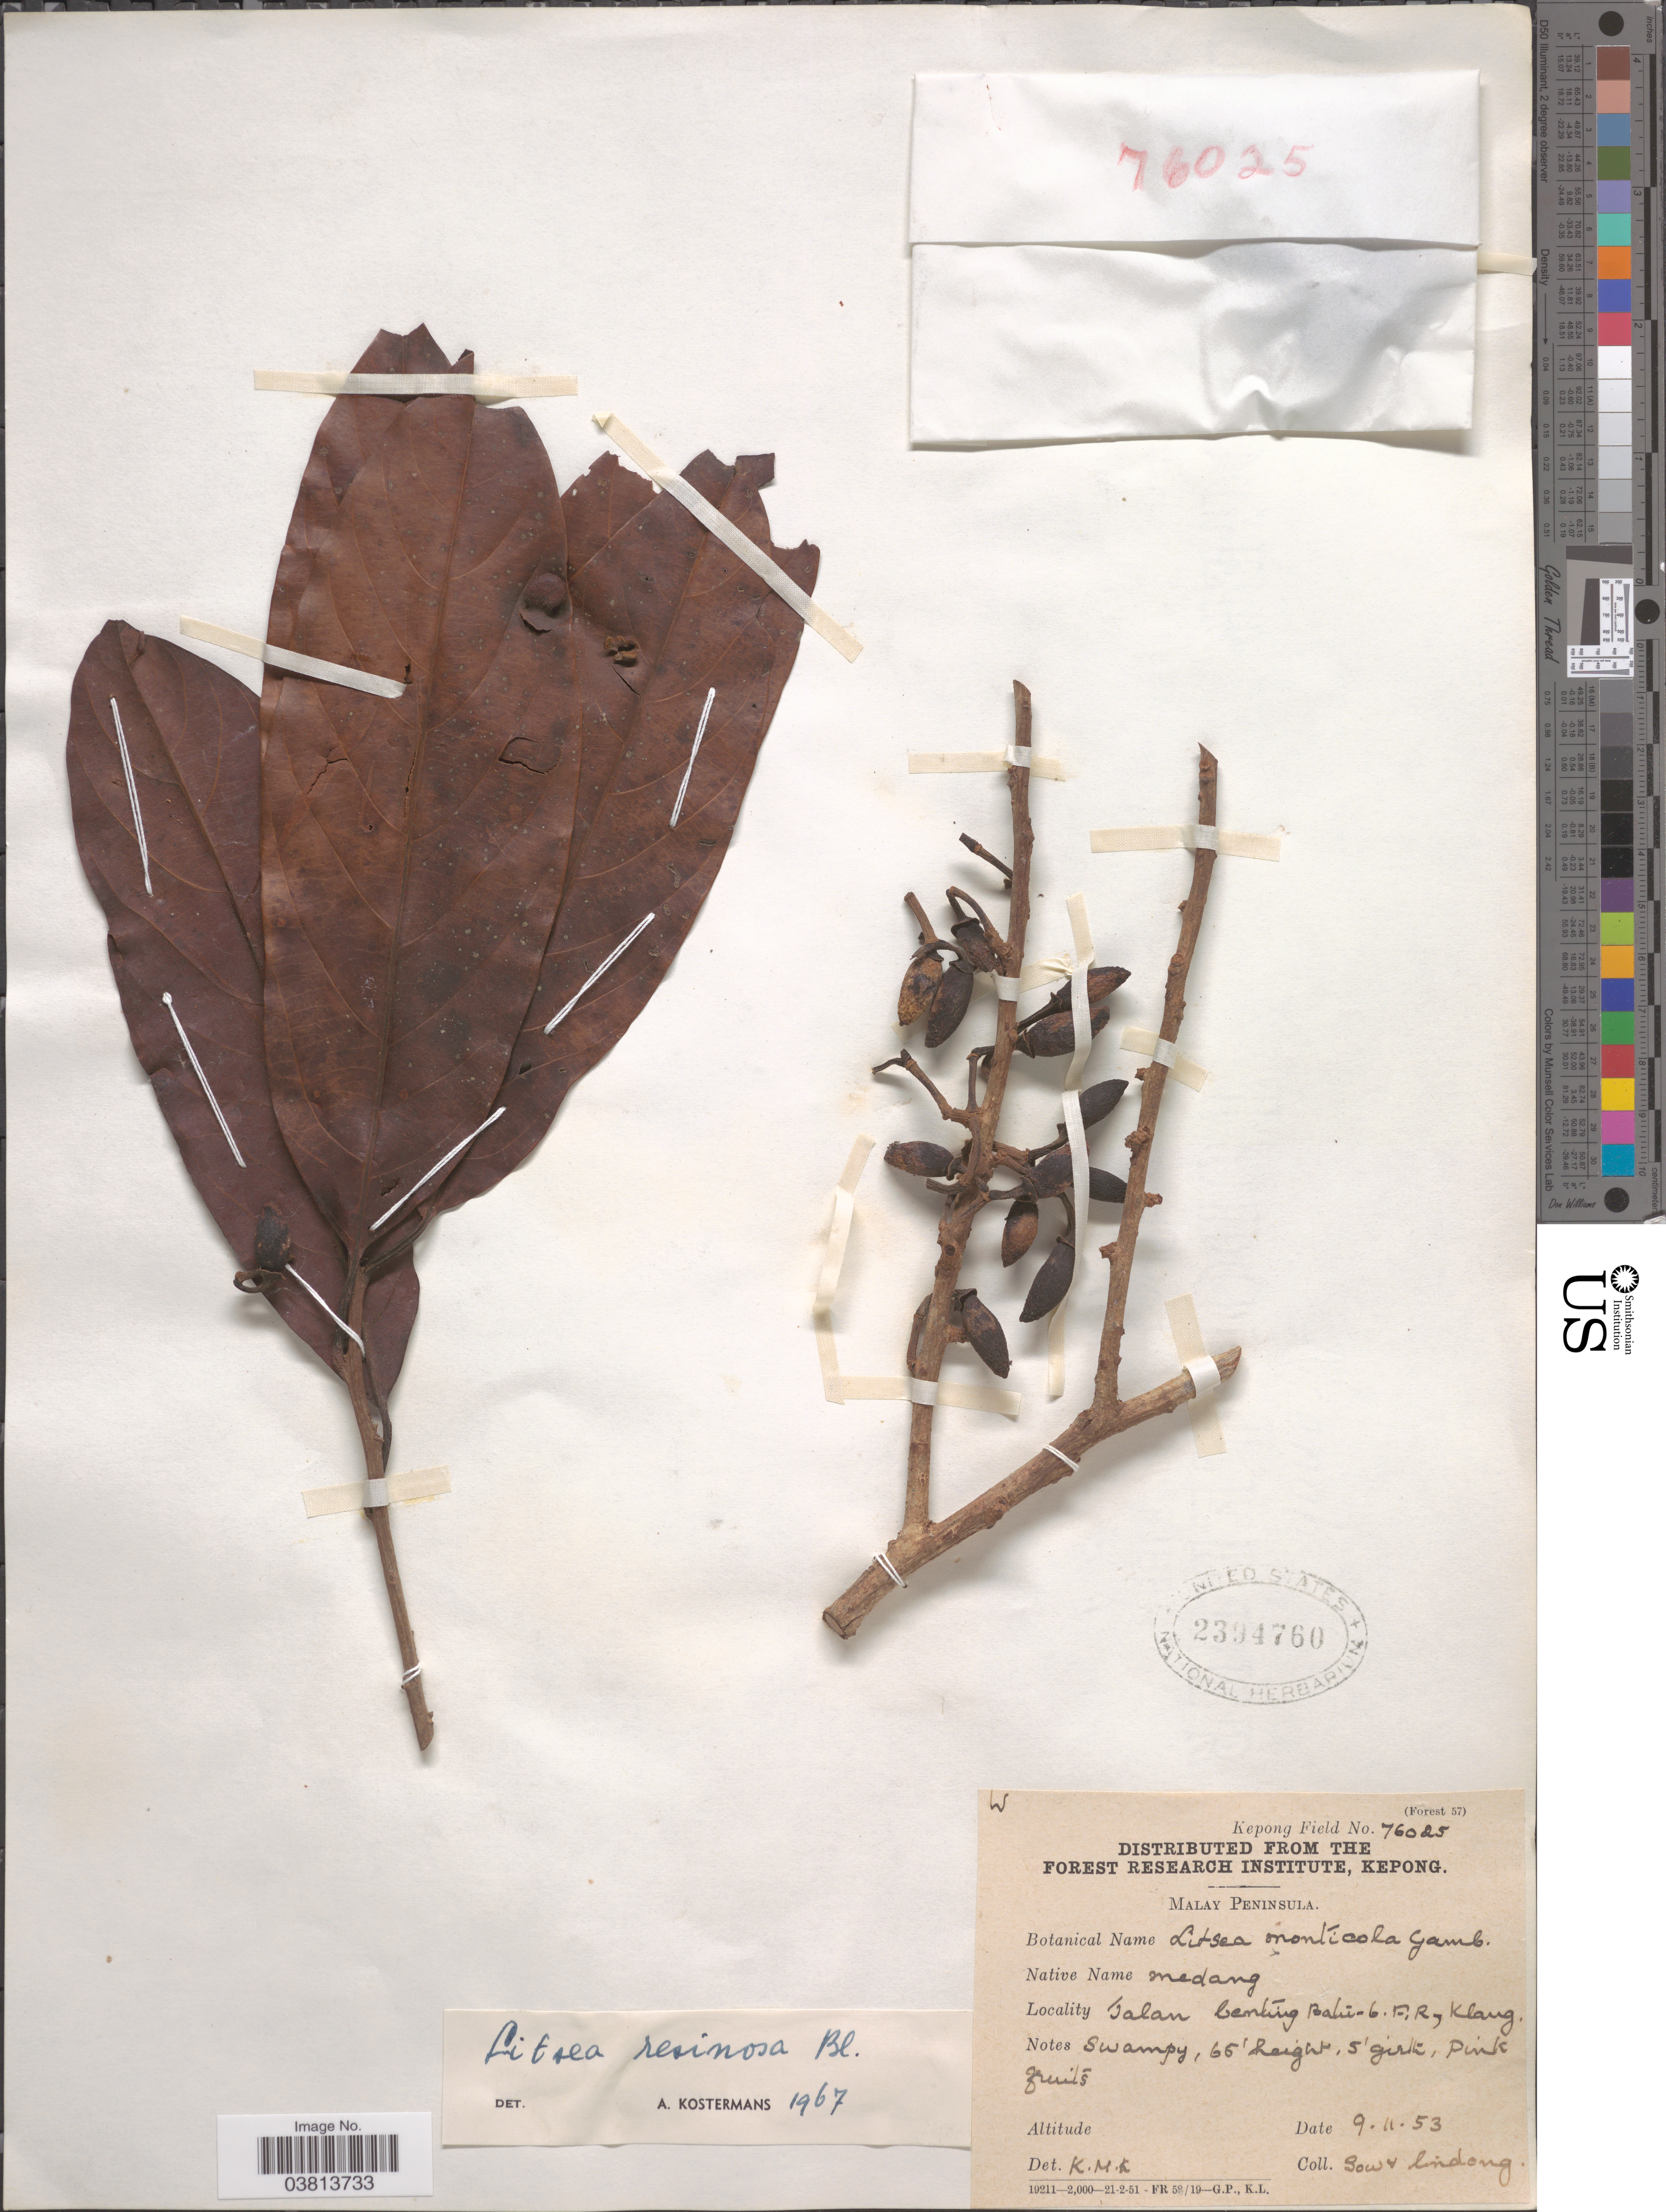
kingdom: Plantae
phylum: Tracheophyta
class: Magnoliopsida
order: Laurales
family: Lauraceae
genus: Litsea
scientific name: Litsea resinosa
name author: Blume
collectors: -. Sow & Lindong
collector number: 76025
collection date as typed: Transcribed d/m/y: 9/11/53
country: Malaysia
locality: Malay Peninsula. Jalan bentíng Baki - 6 F.R., Klang.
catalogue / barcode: US 2394760